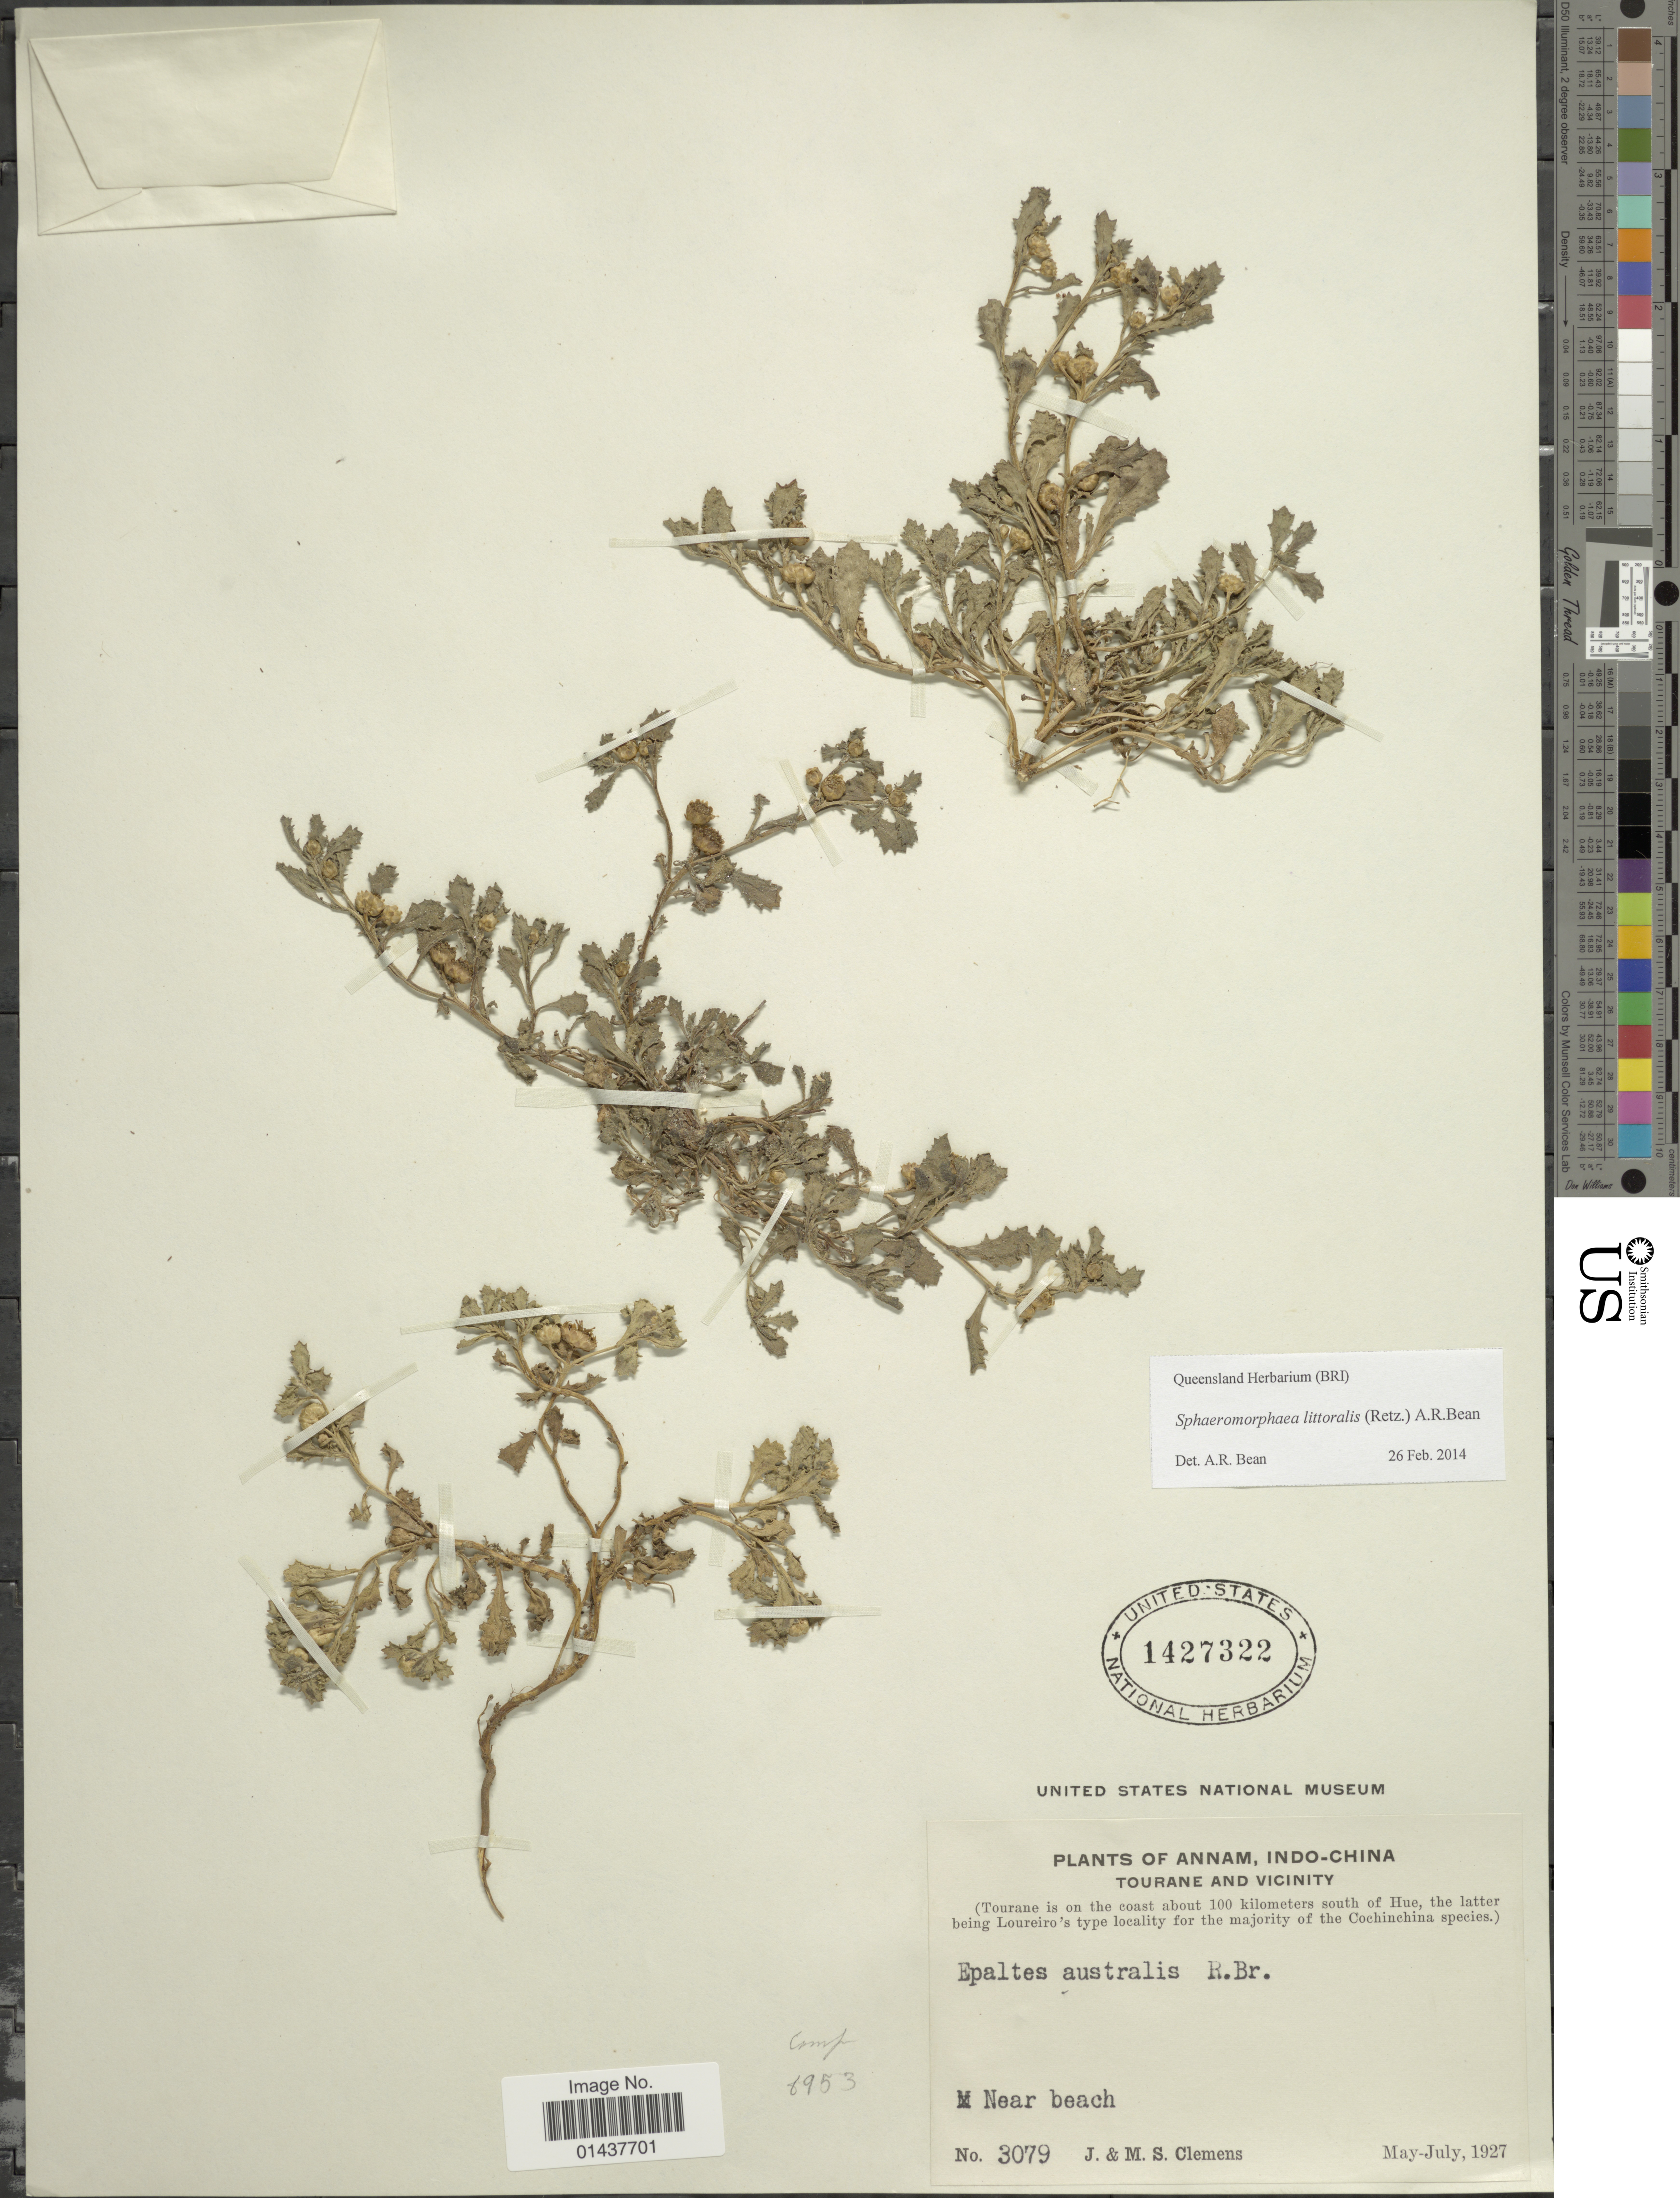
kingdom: Plantae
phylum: Tracheophyta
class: Magnoliopsida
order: Asterales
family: Asteraceae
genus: Sphaeromorphaea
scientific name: Sphaeromorphaea littoralis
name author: (Retz.) A.R. Bean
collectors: J. Clemens & M. S. Clemens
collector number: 3079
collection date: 1927-05/1927-07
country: Vietnam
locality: Annam, Indo-China Tourane and vicinity, (Tourane is on the coast about 100 kilometers south of Hue ), Near beach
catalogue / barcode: US 1427322